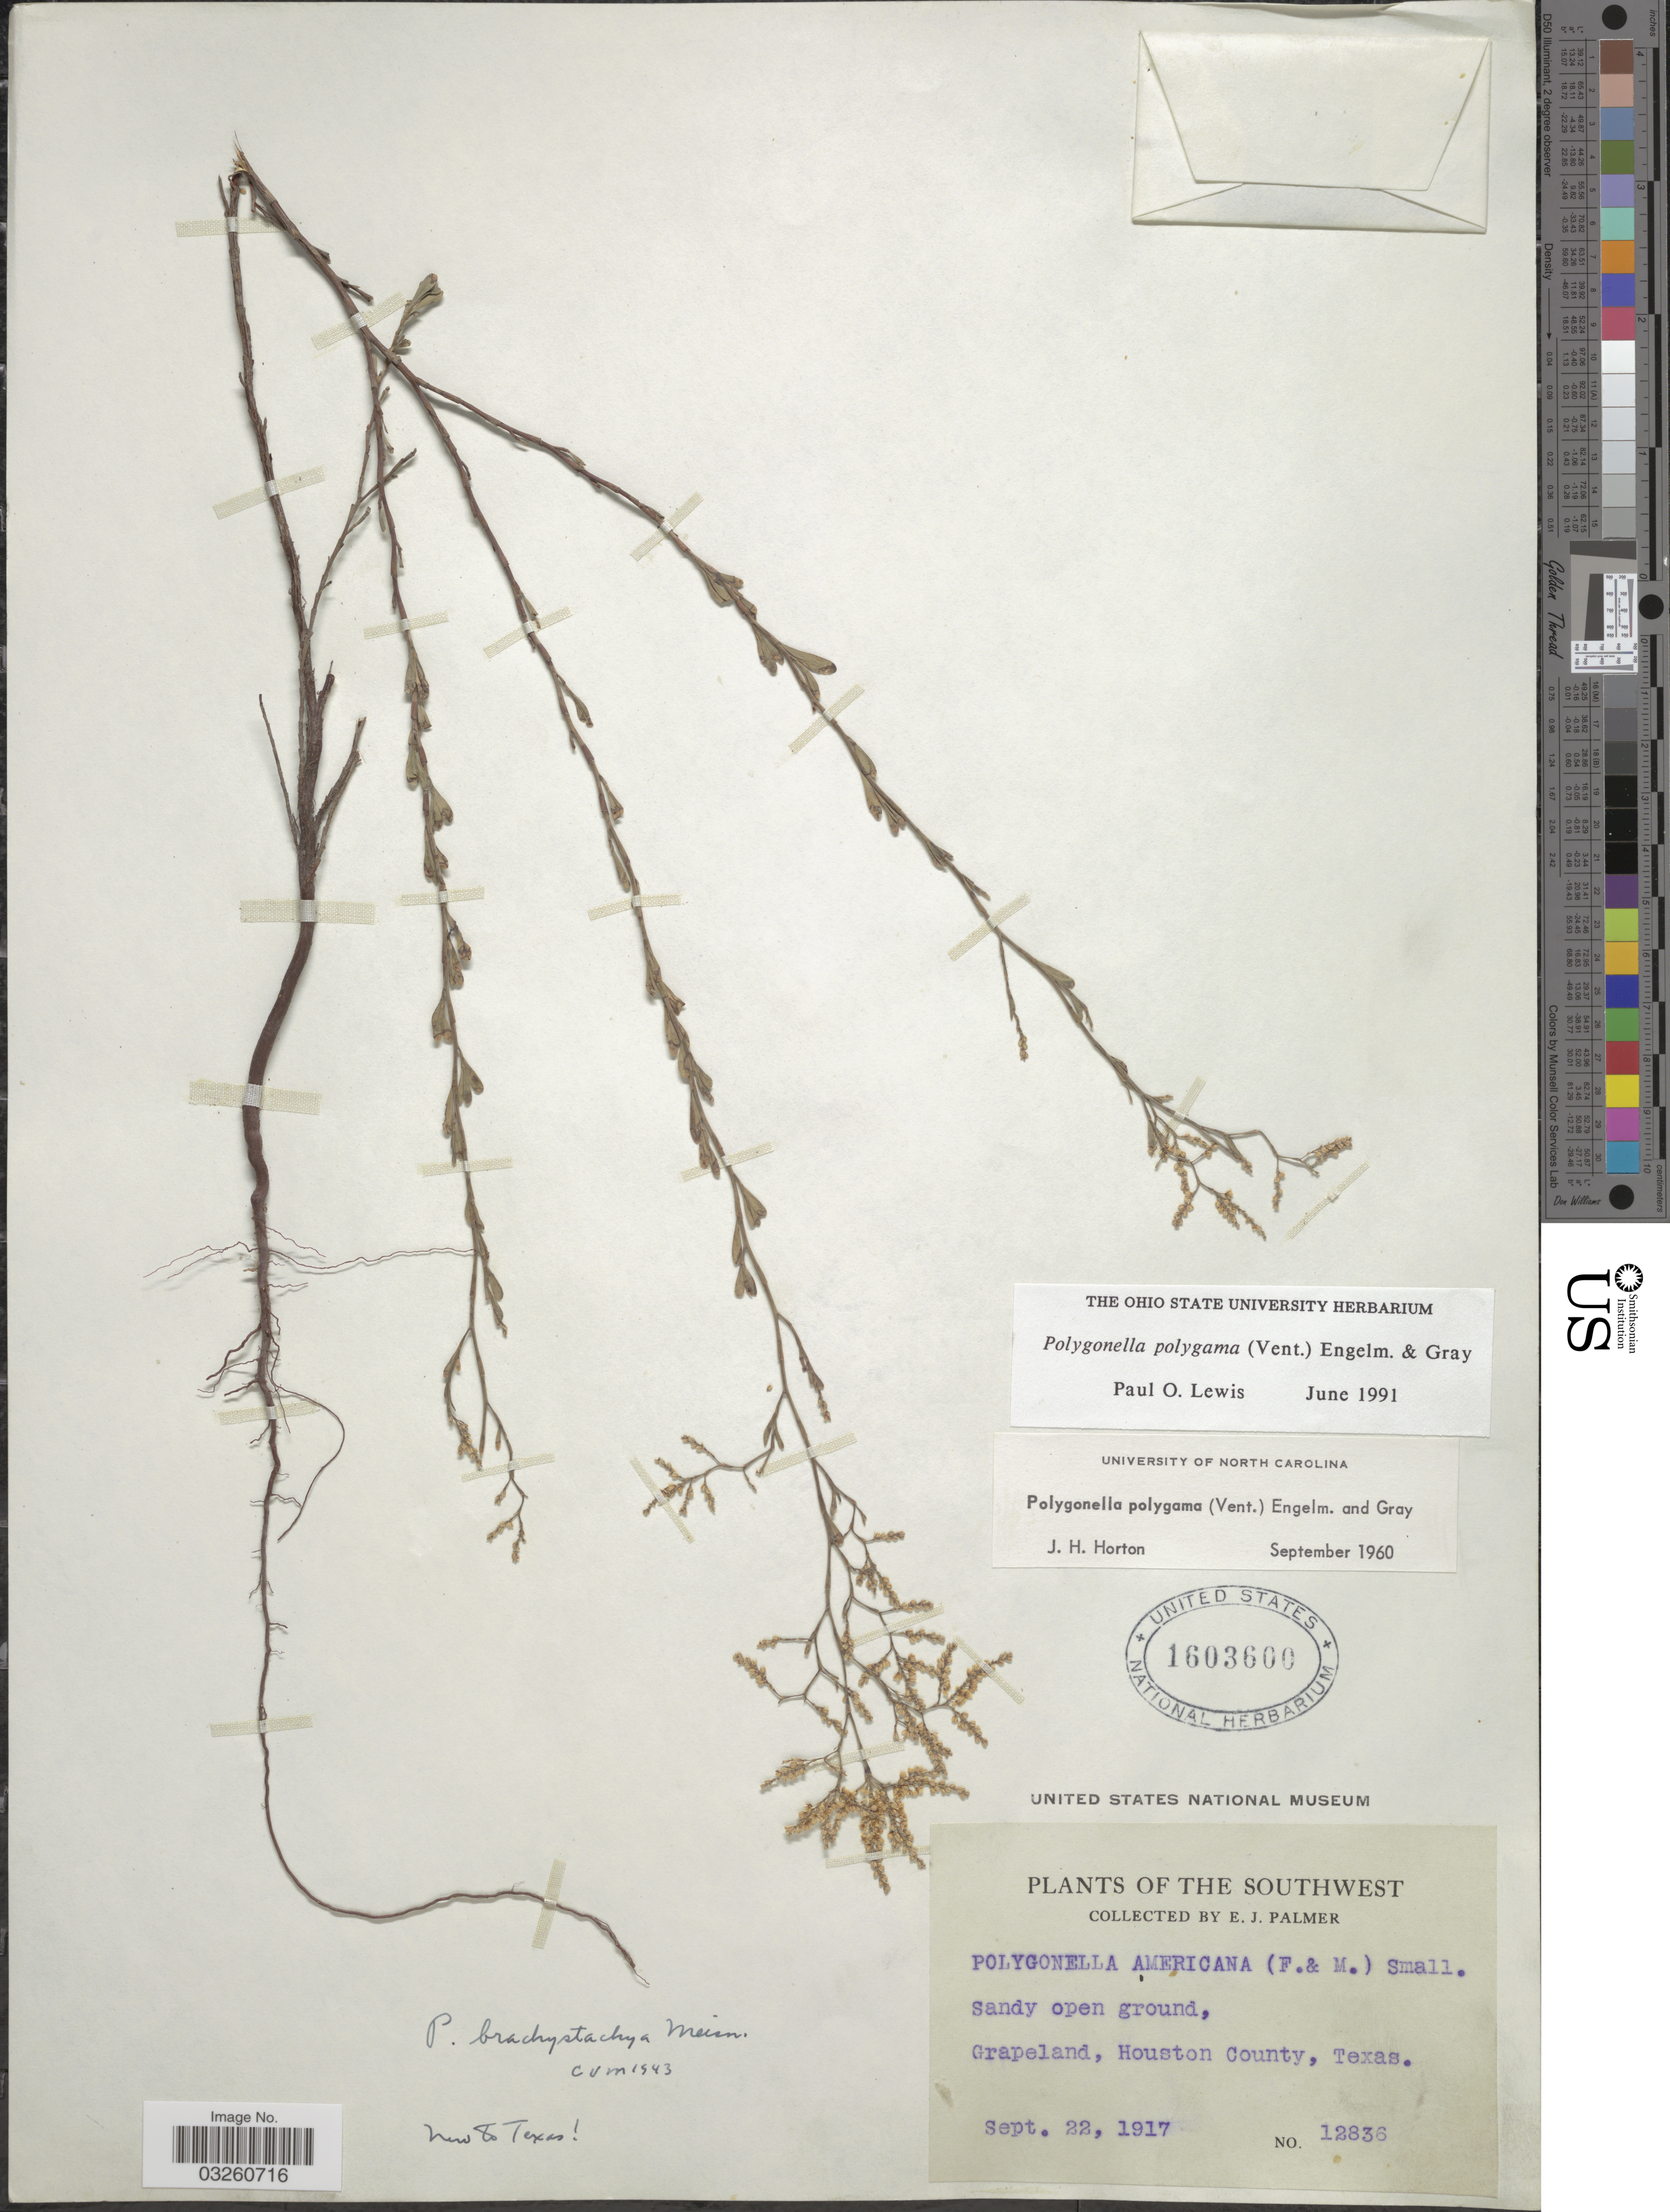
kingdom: Plantae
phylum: Tracheophyta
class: Magnoliopsida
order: Caryophyllales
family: Polygonaceae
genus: Polygonella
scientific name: Polygonella polygama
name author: (Vent.) Engelm. & A. Gray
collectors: E. J. Palmer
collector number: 12836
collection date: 1917-09-22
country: United States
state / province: Texas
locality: The Southwest. Grapeland, Houston County.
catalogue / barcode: US 1603600